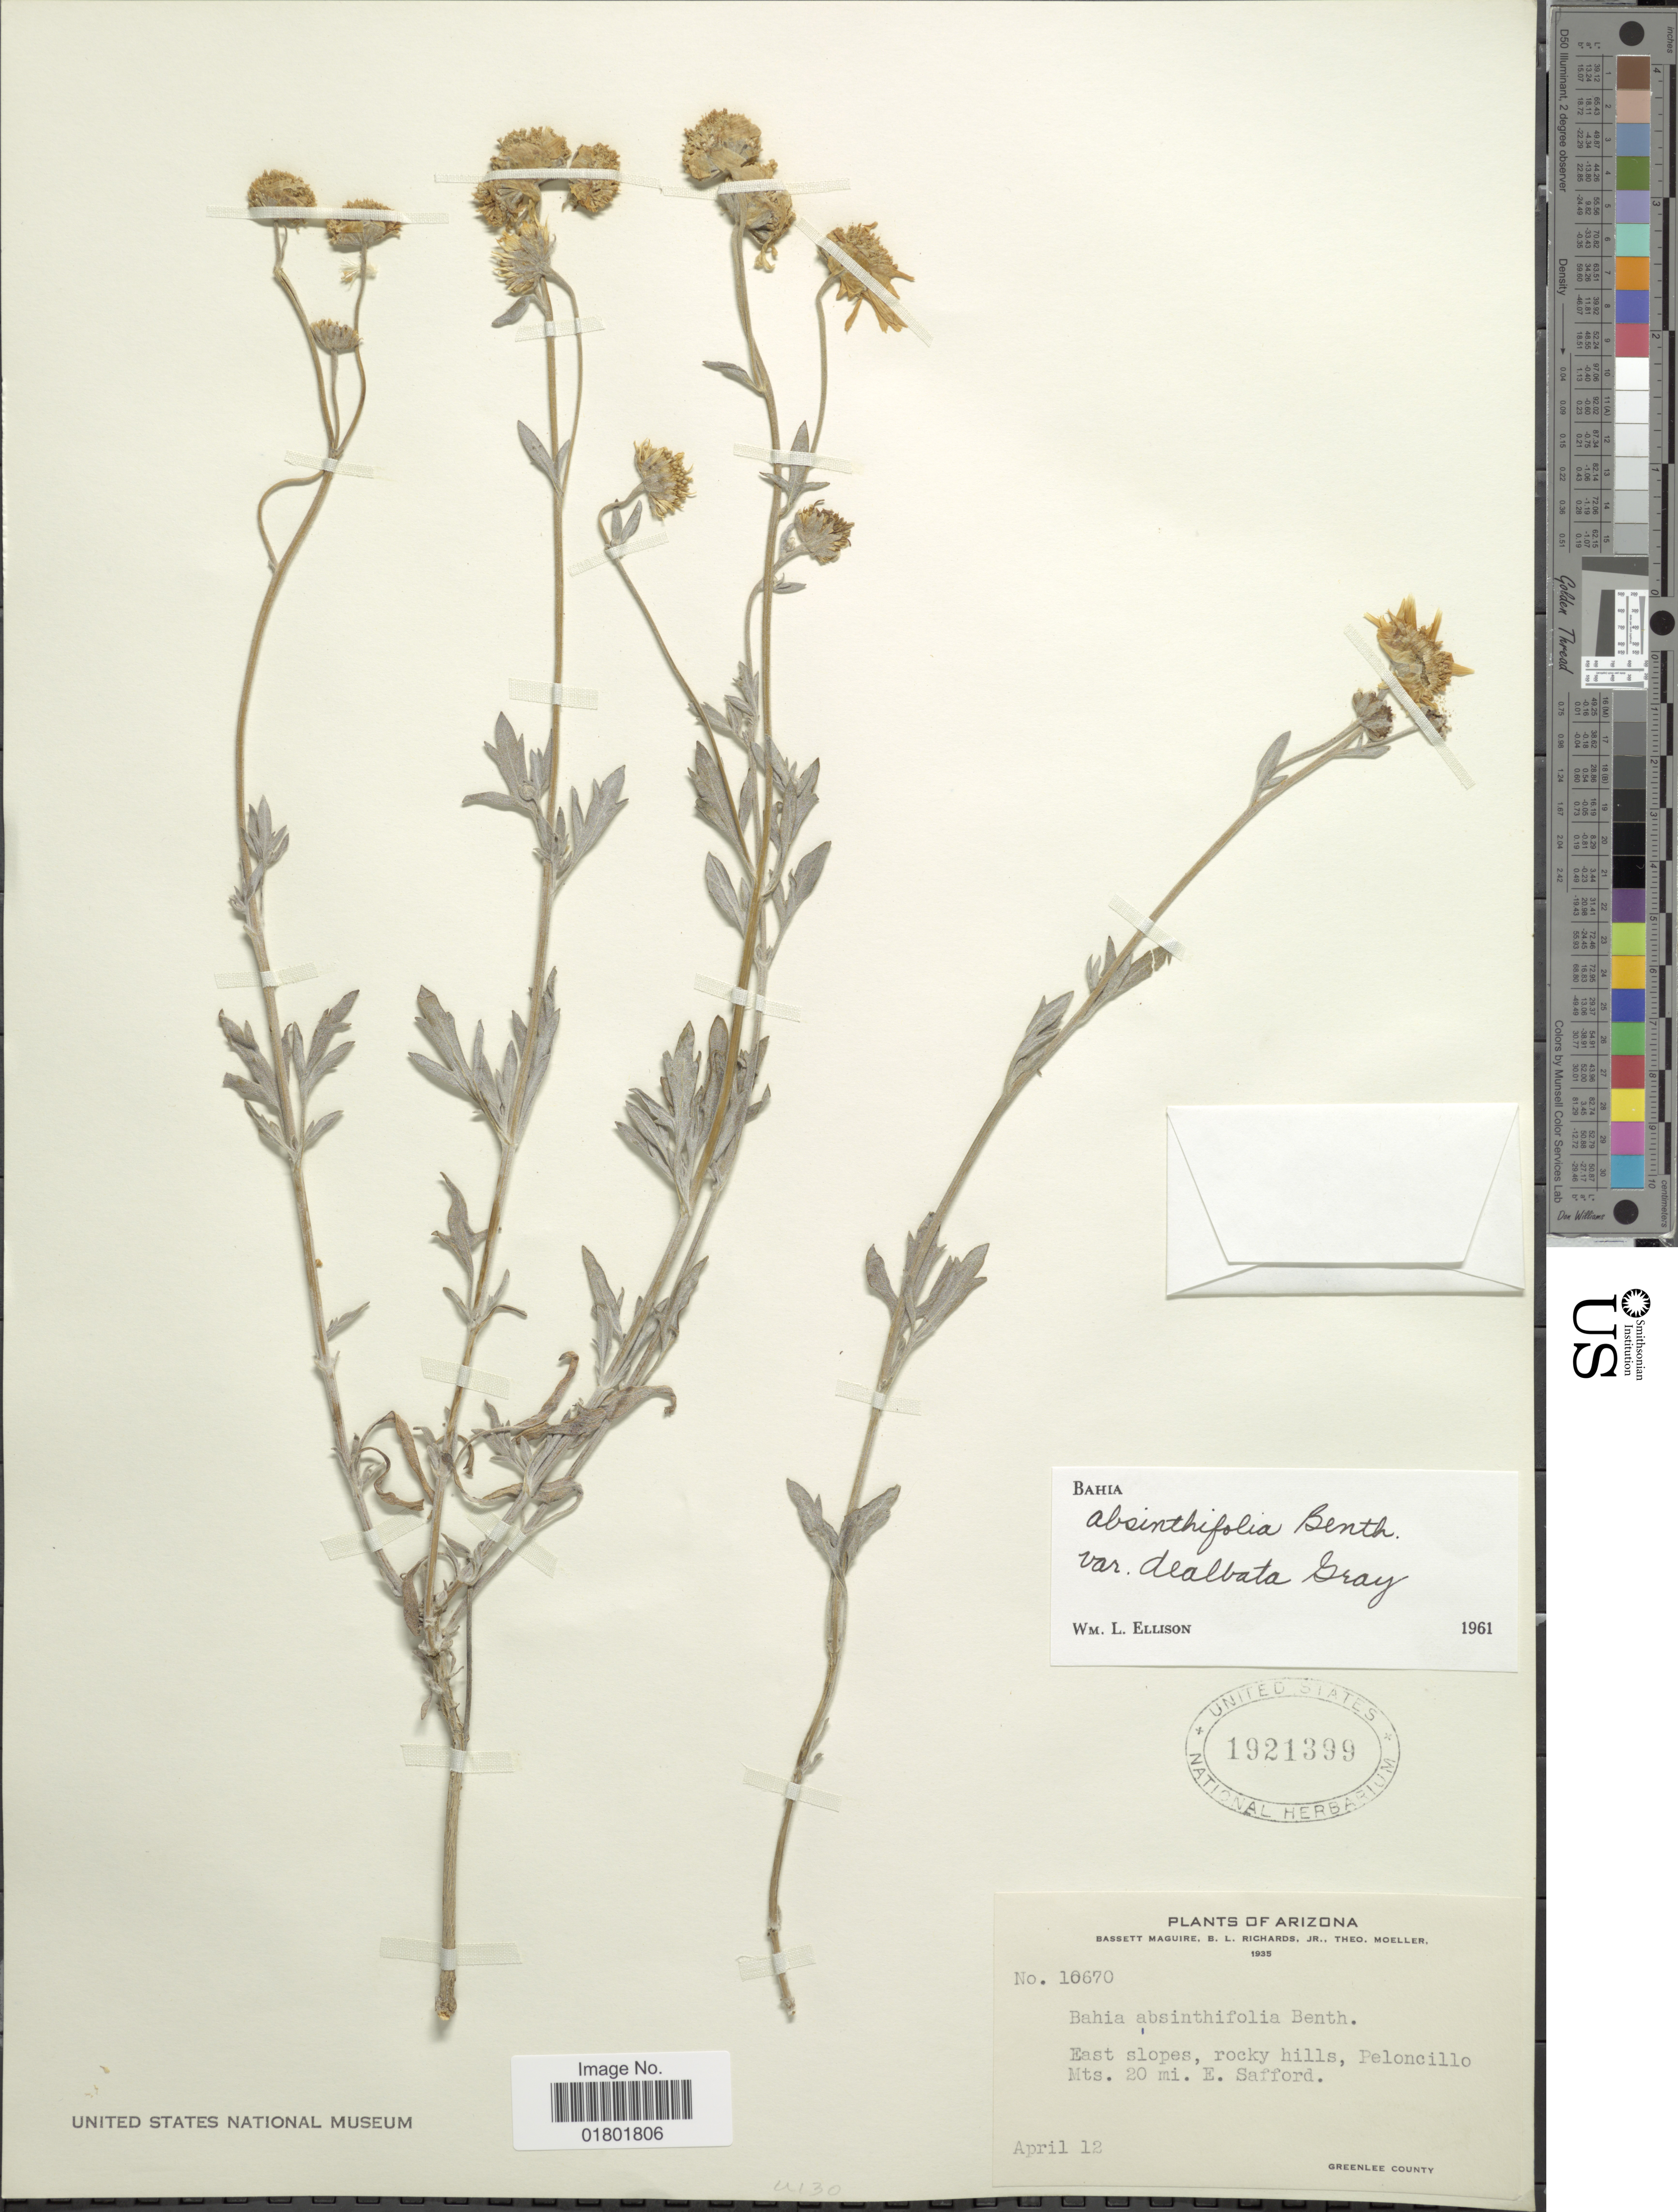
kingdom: Plantae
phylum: Tracheophyta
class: Magnoliopsida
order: Asterales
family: Asteraceae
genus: Bahia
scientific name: Bahia absinthifolia var. dealbata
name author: A. Gray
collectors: B. Maguire, B. Richards & T. Moeller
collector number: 10670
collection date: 1935-04-12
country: United States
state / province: Arizona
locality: Peloncillo Mts., 20 mi. E. Safford, Greenlee County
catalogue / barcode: US 1921399